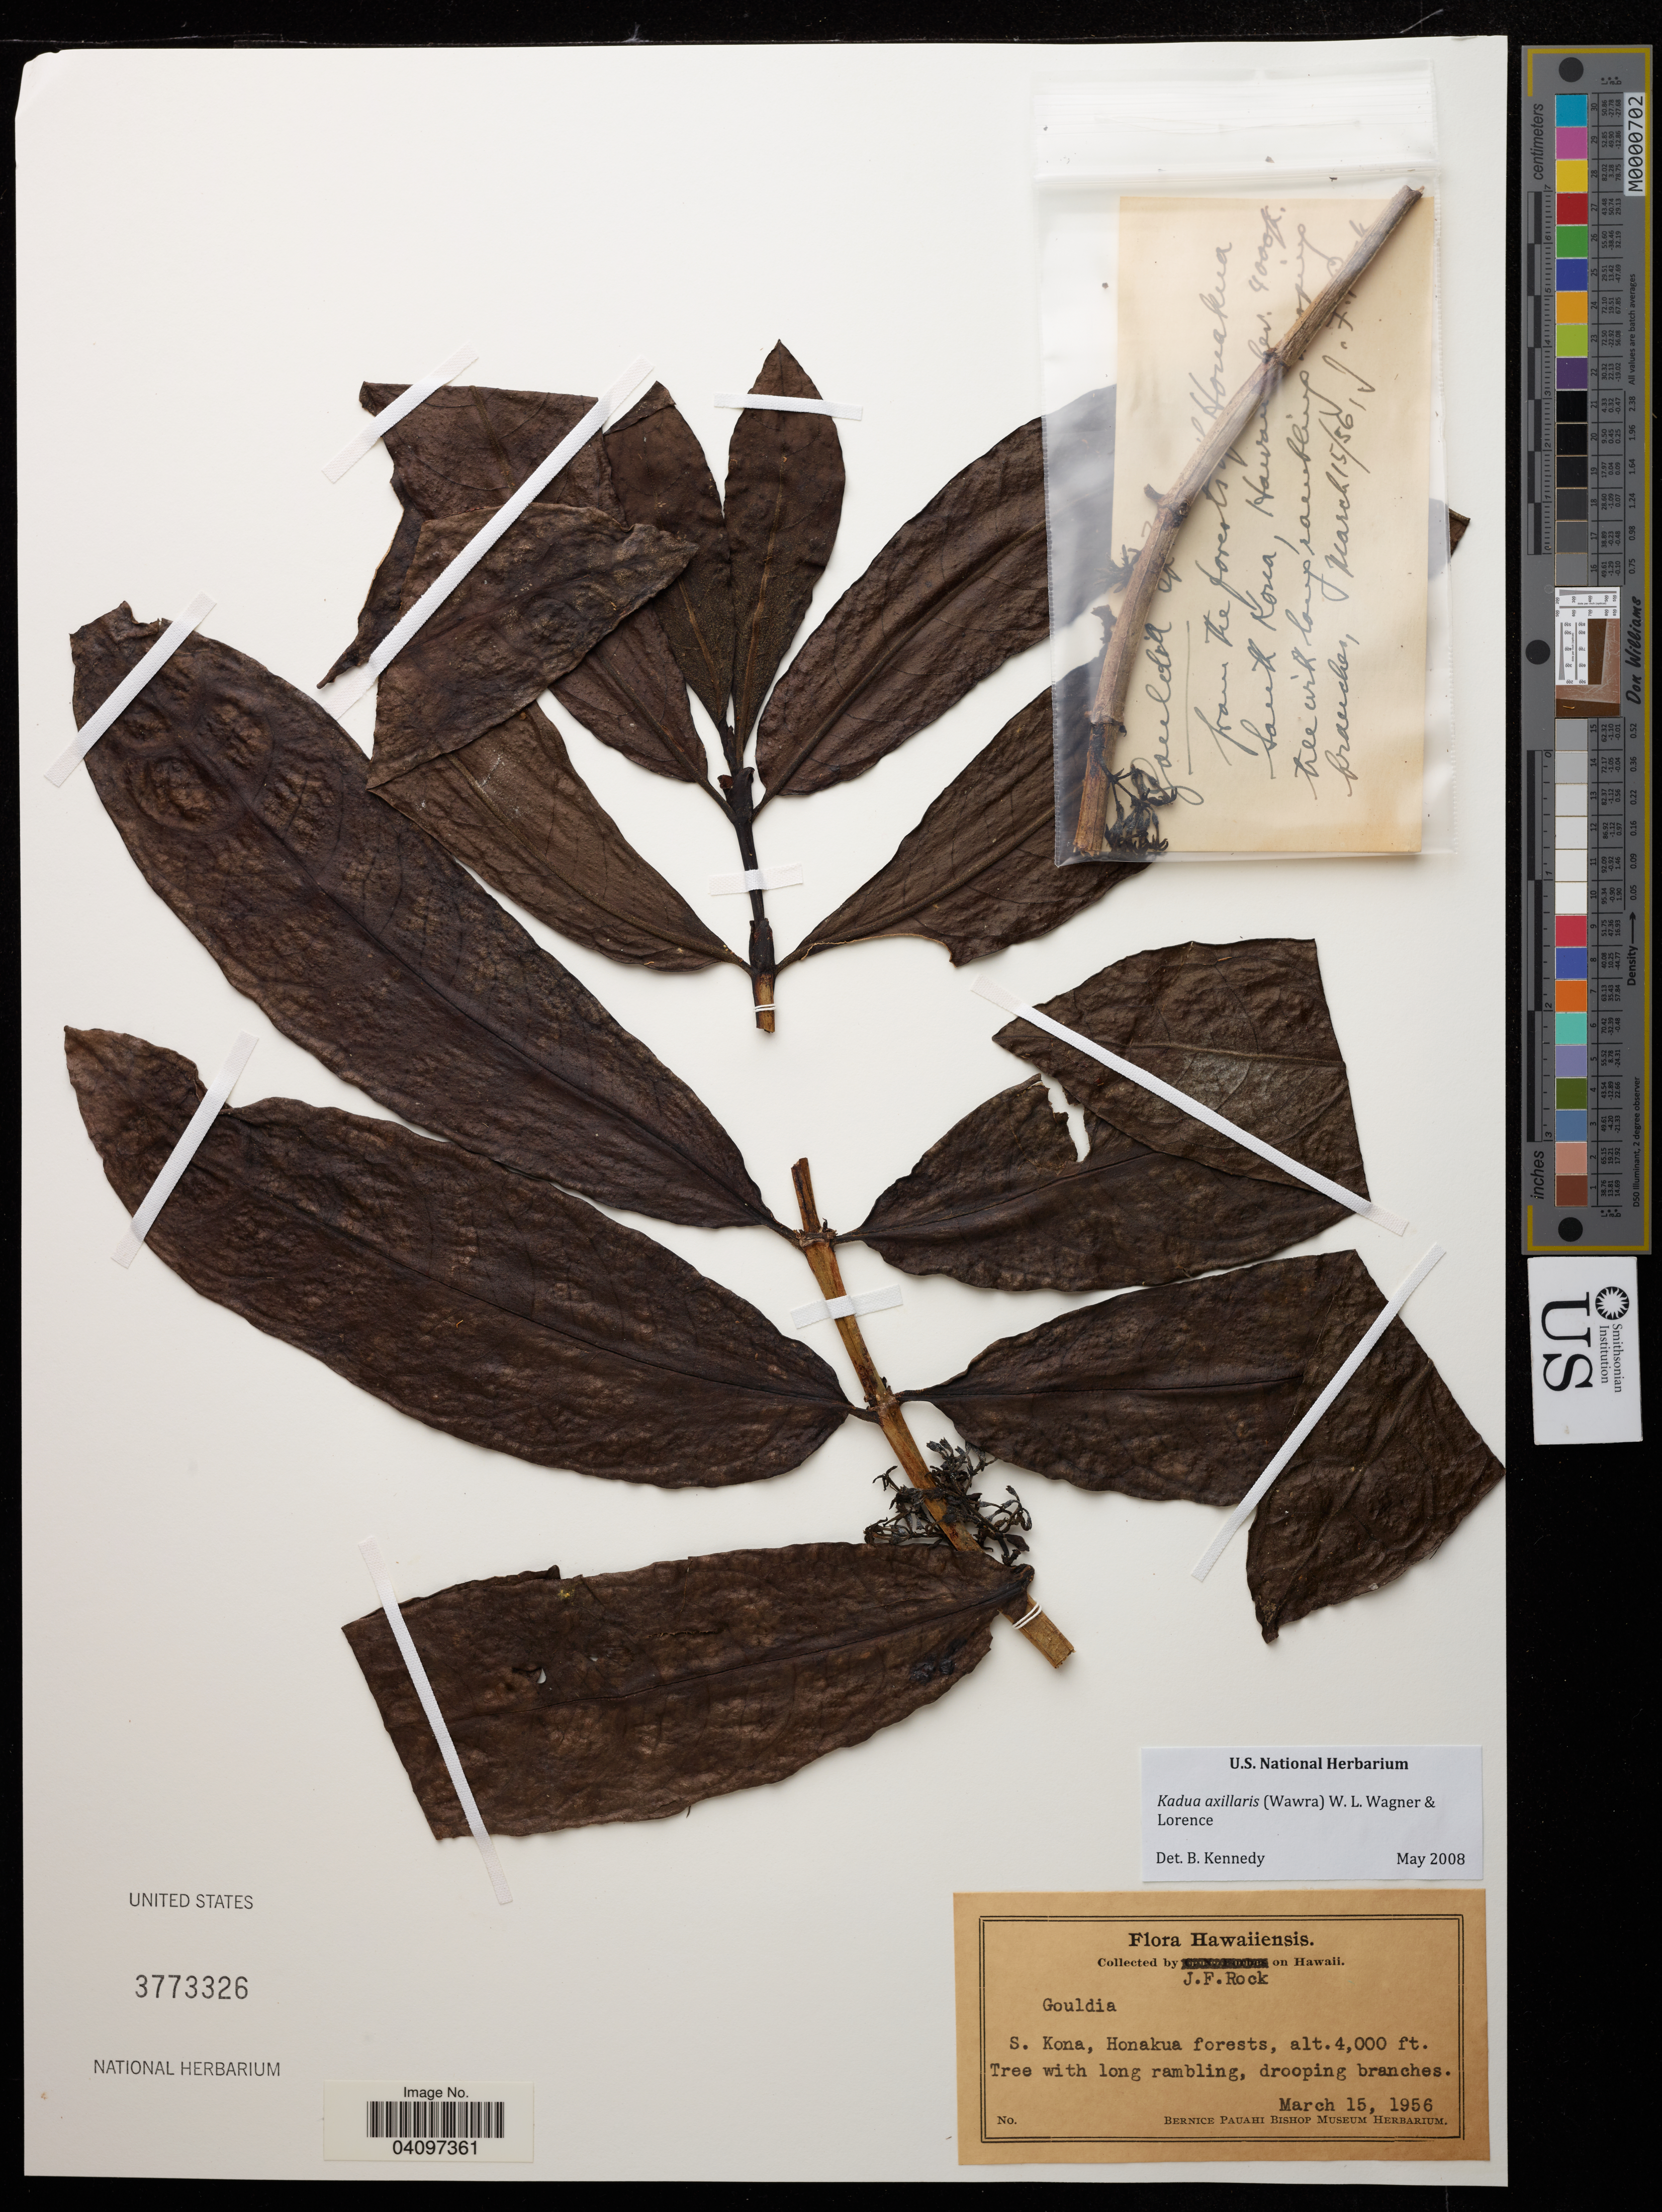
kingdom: Plantae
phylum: Tracheophyta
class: Magnoliopsida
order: Gentianales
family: Rubiaceae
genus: Kadua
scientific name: Kadua axillaris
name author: (Wawra) W.L. Wagner & Lorence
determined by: Kennedy, B.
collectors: J. Rock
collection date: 1956-03-15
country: United States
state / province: Hawaii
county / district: Hawaii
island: Hawaii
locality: S. Kona, Honakua forests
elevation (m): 1219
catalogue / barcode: US 3773326